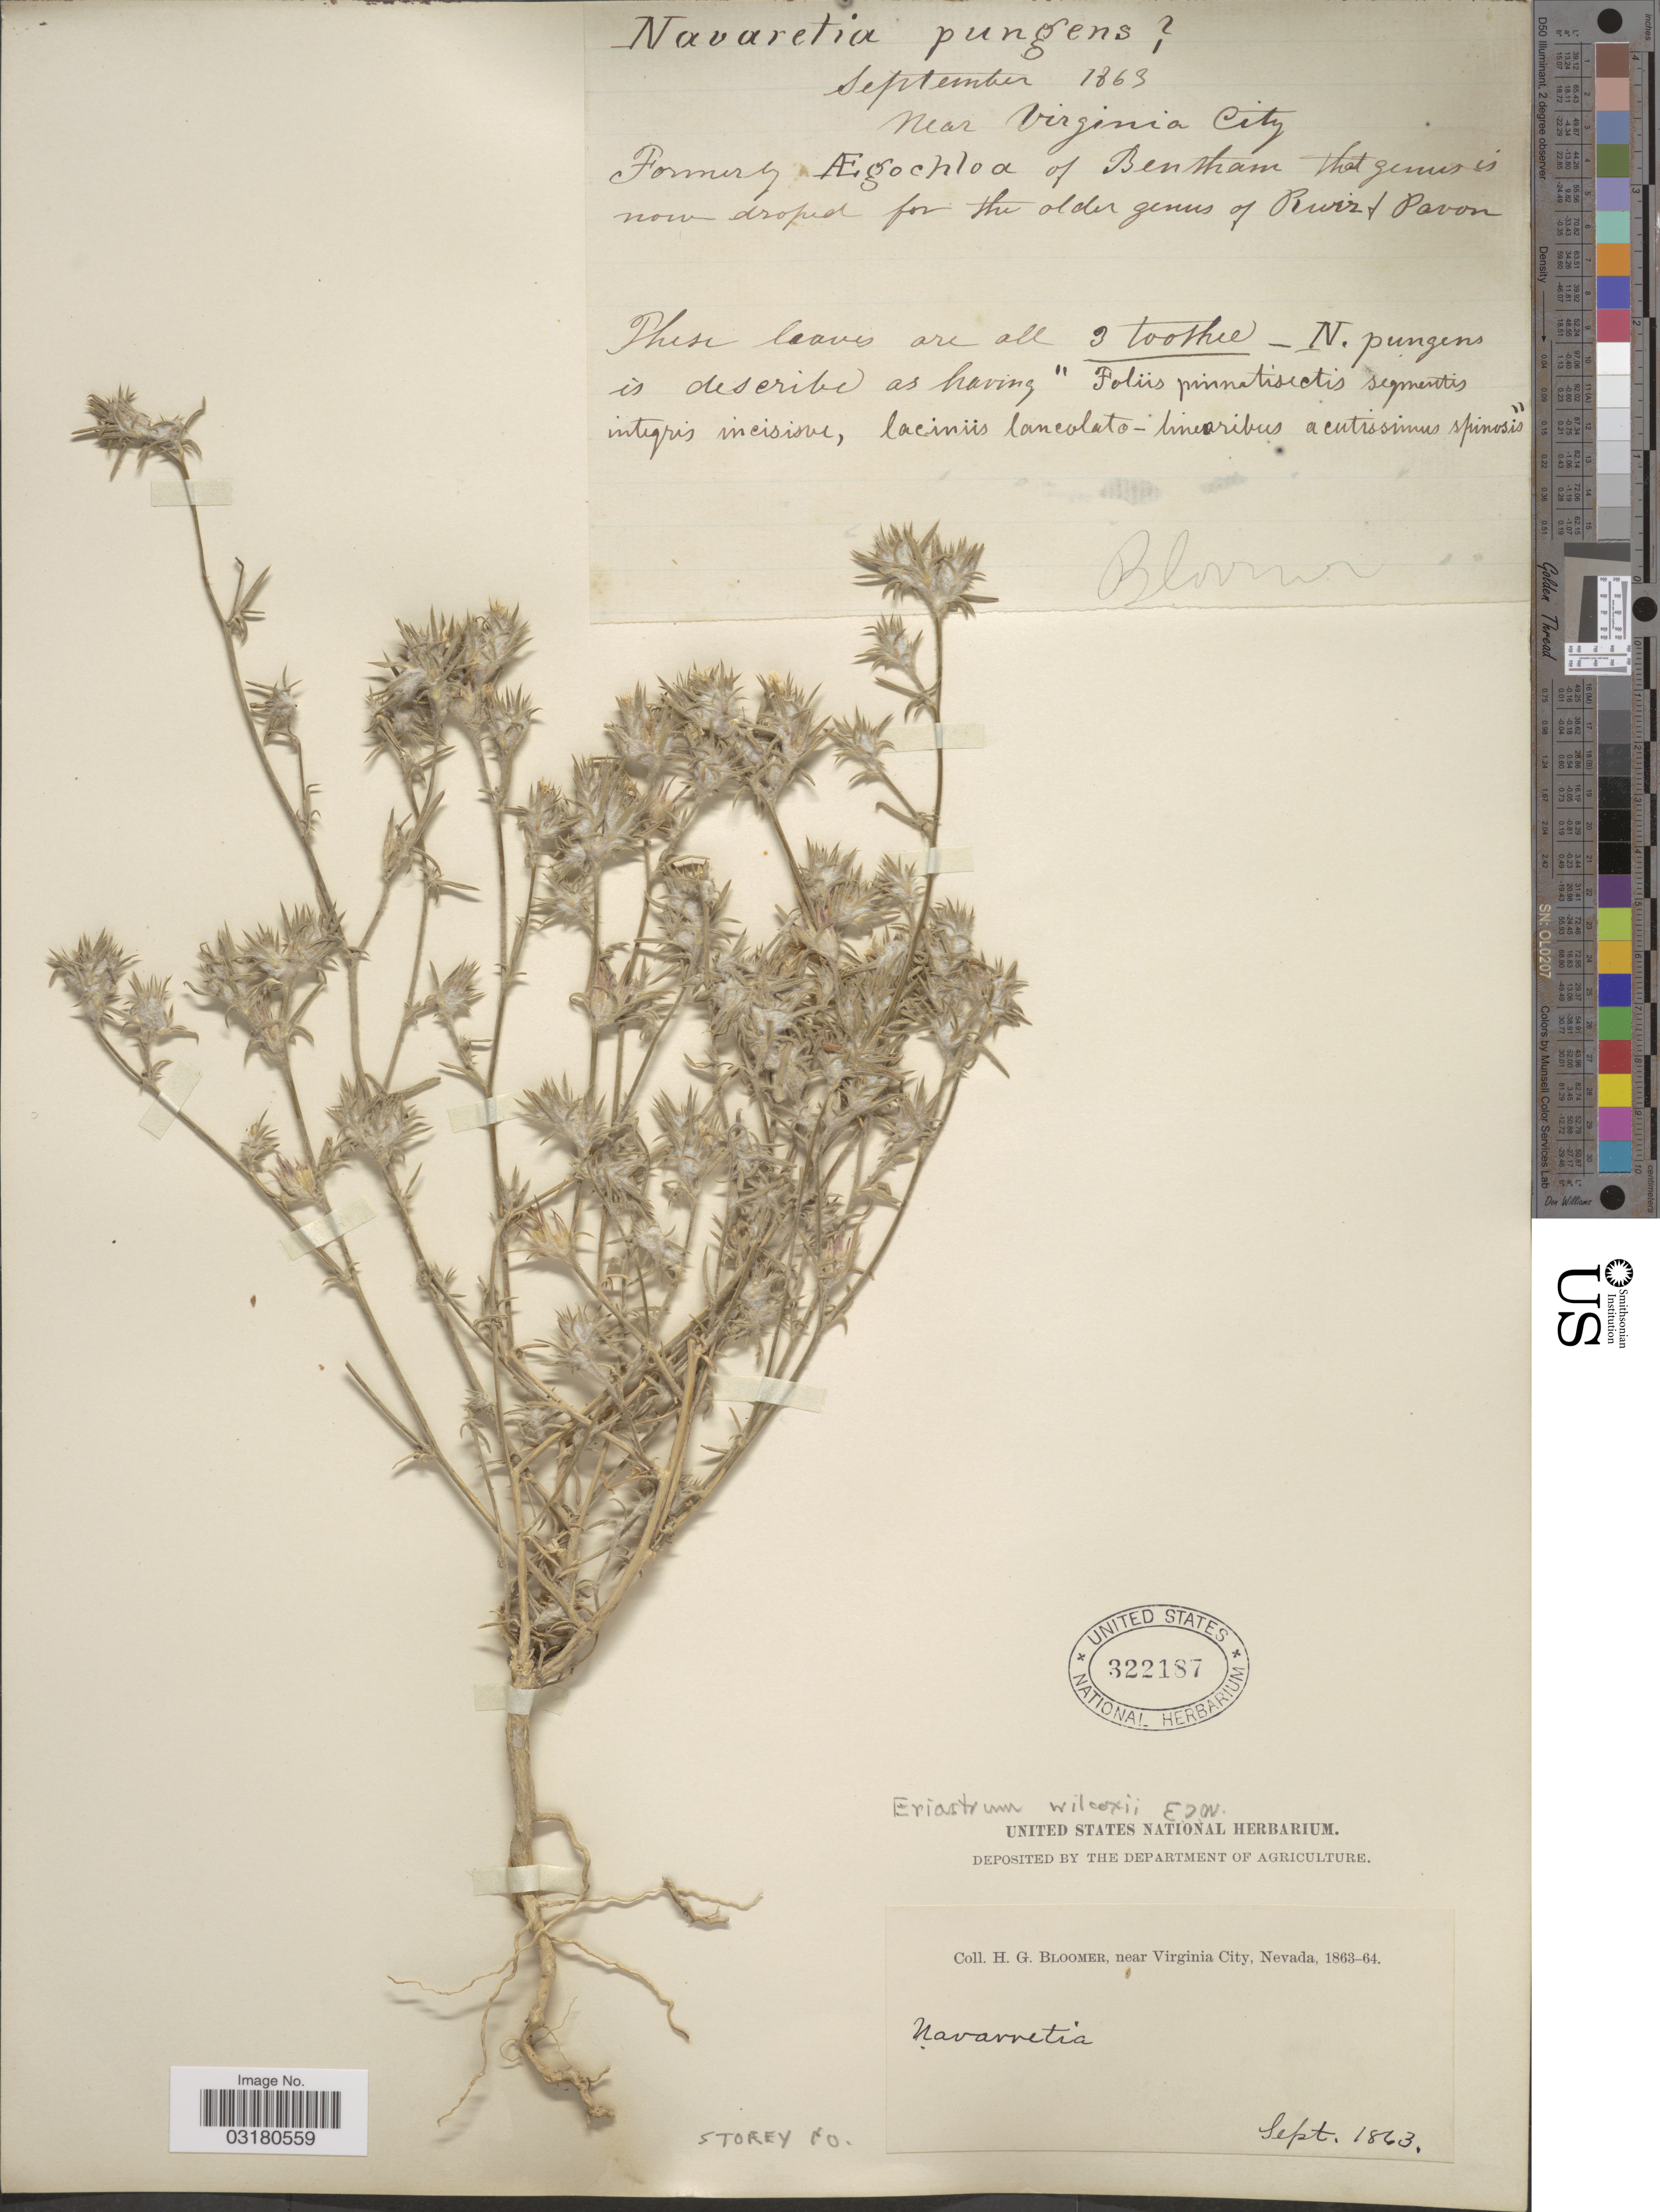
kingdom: Plantae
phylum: Tracheophyta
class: Magnoliopsida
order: Ericales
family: Polemoniaceae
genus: Eriastrum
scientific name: Eriastrum wilcoxii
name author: (A. Nelson) H. Mason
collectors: H. Bloomer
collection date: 1863-09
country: United States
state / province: Nevada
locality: Near Virginia City. Storey Co.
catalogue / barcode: US 322187